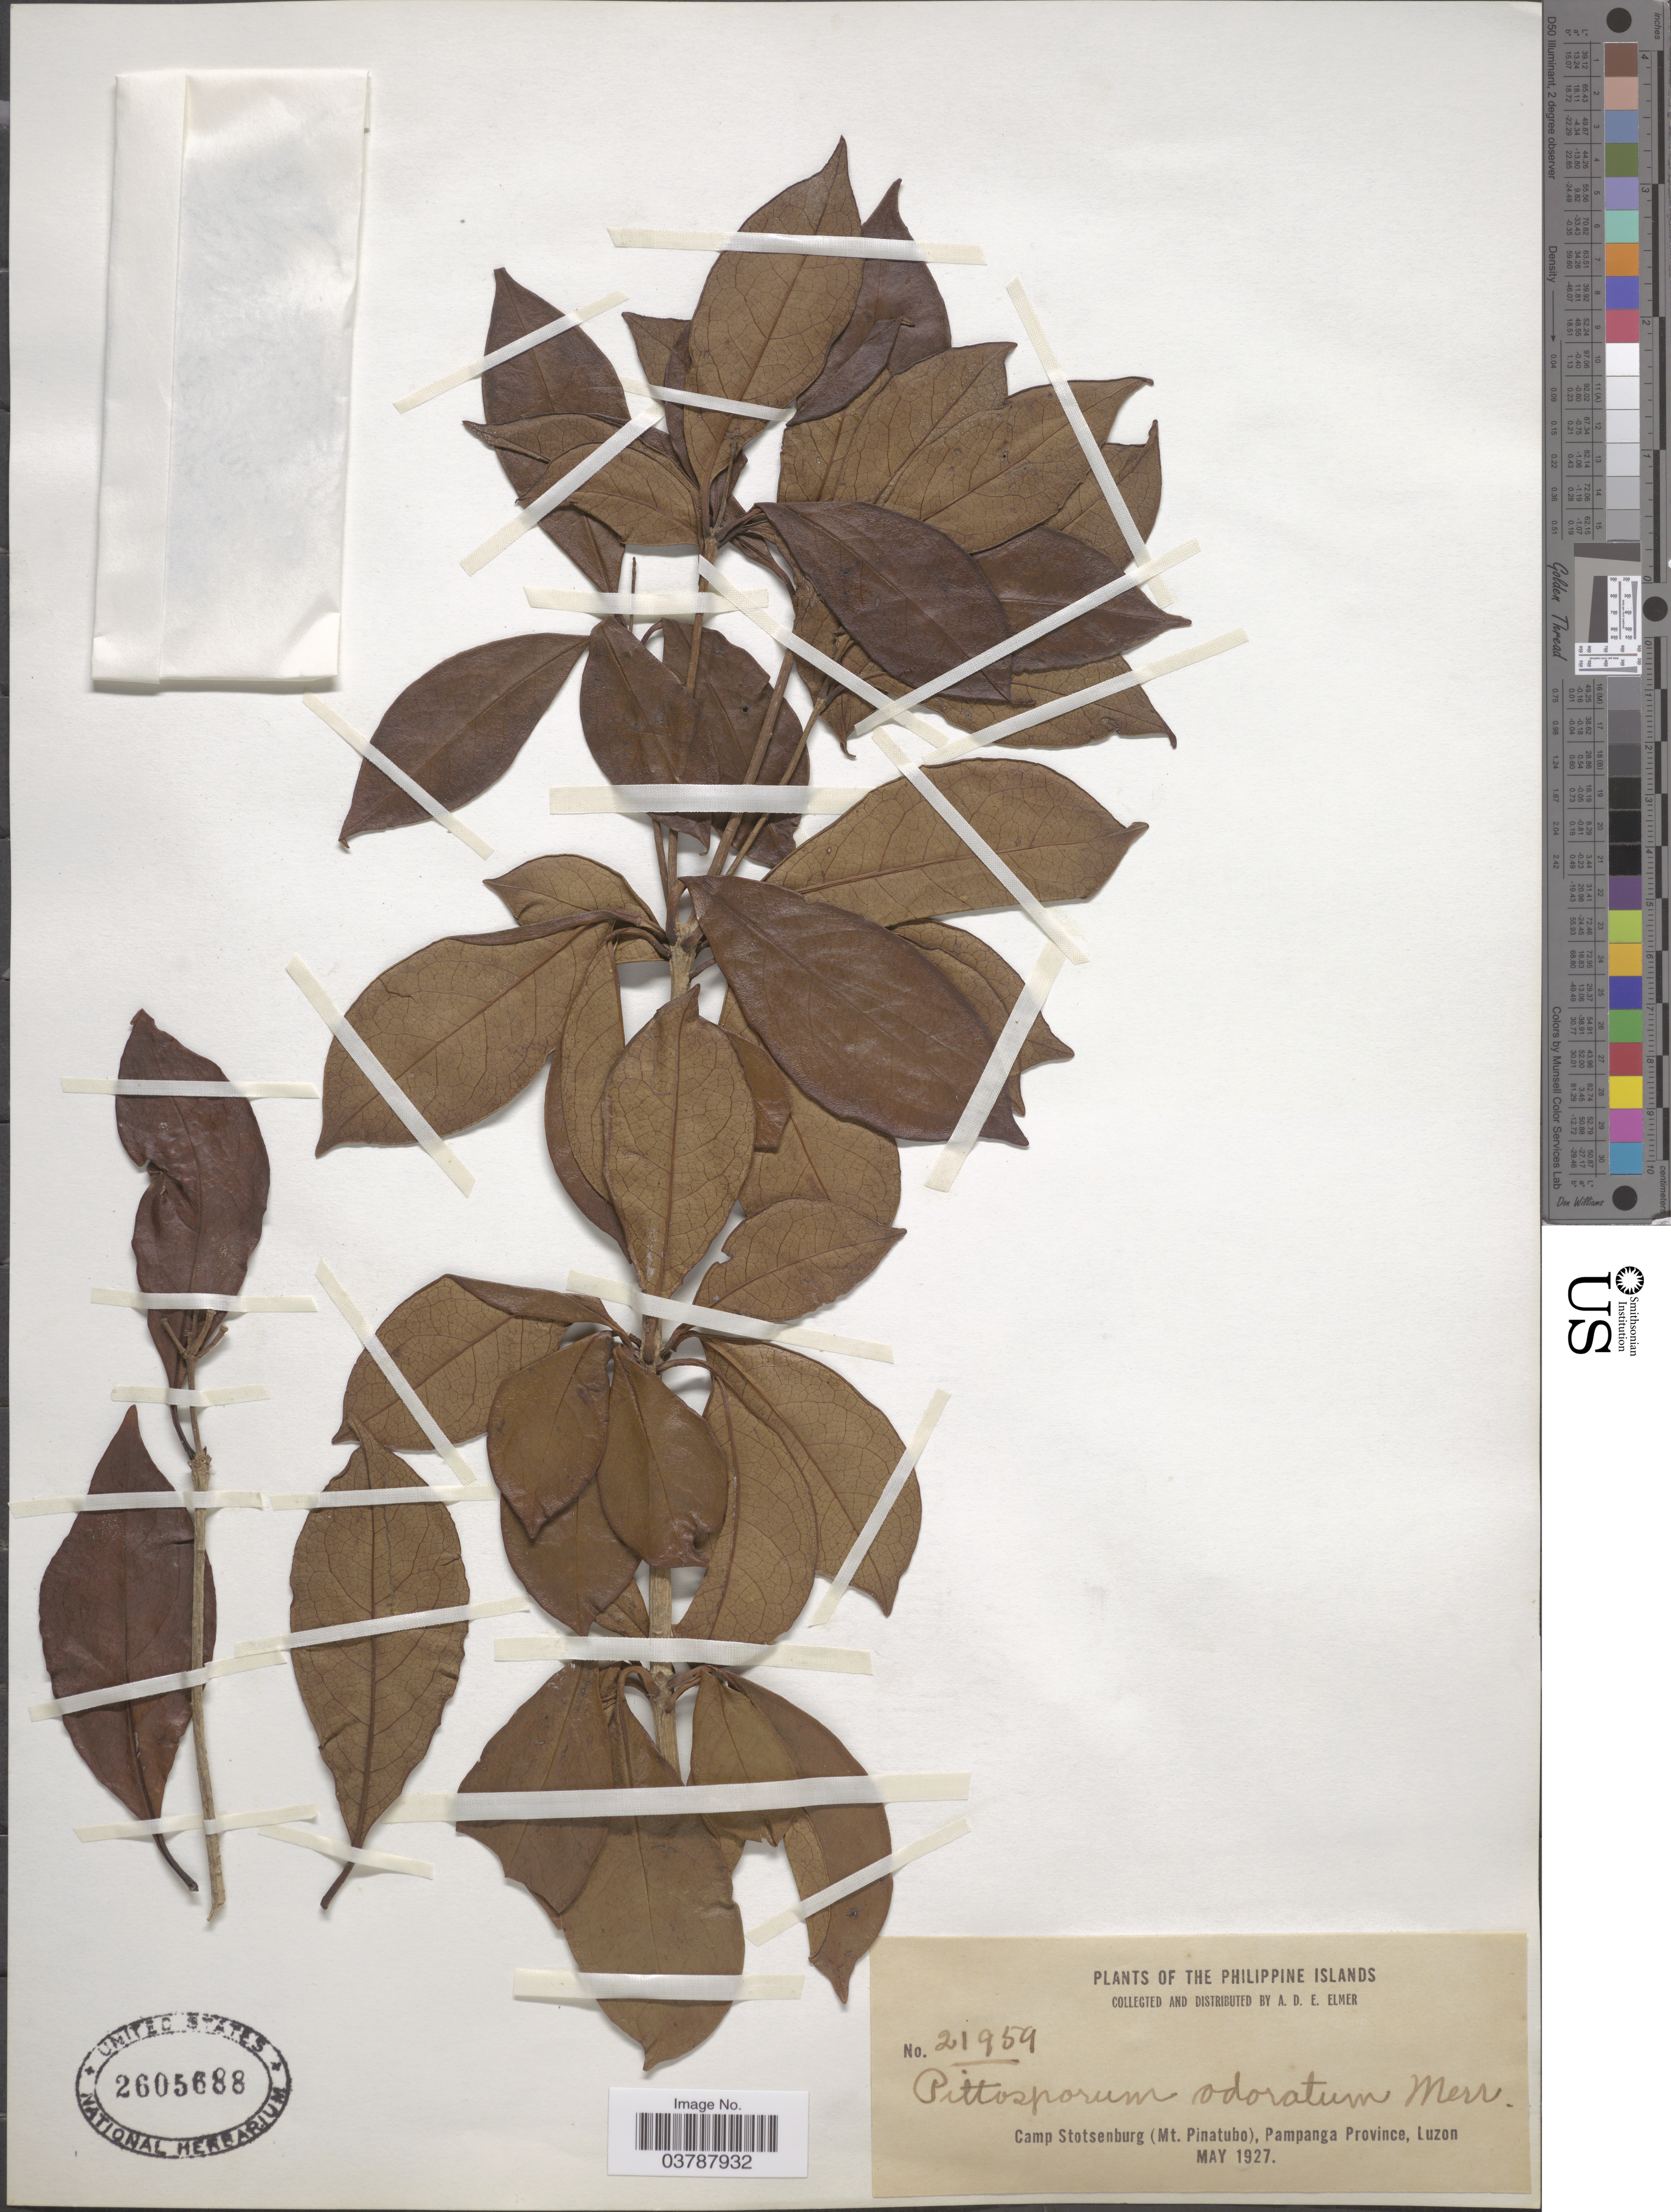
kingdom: Plantae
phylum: Tracheophyta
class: Magnoliopsida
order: Apiales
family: Pittosporaceae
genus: Pittosporum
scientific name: Pittosporum moluccanum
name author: (Lam.) Miq.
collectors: A. D. E. Elmer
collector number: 21959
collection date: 1927-05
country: Philippines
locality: The Philippine Islands. Camp Stotsenburg (Mt. Pinatubo), Pampanga Province, Luzon.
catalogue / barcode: US 2605688